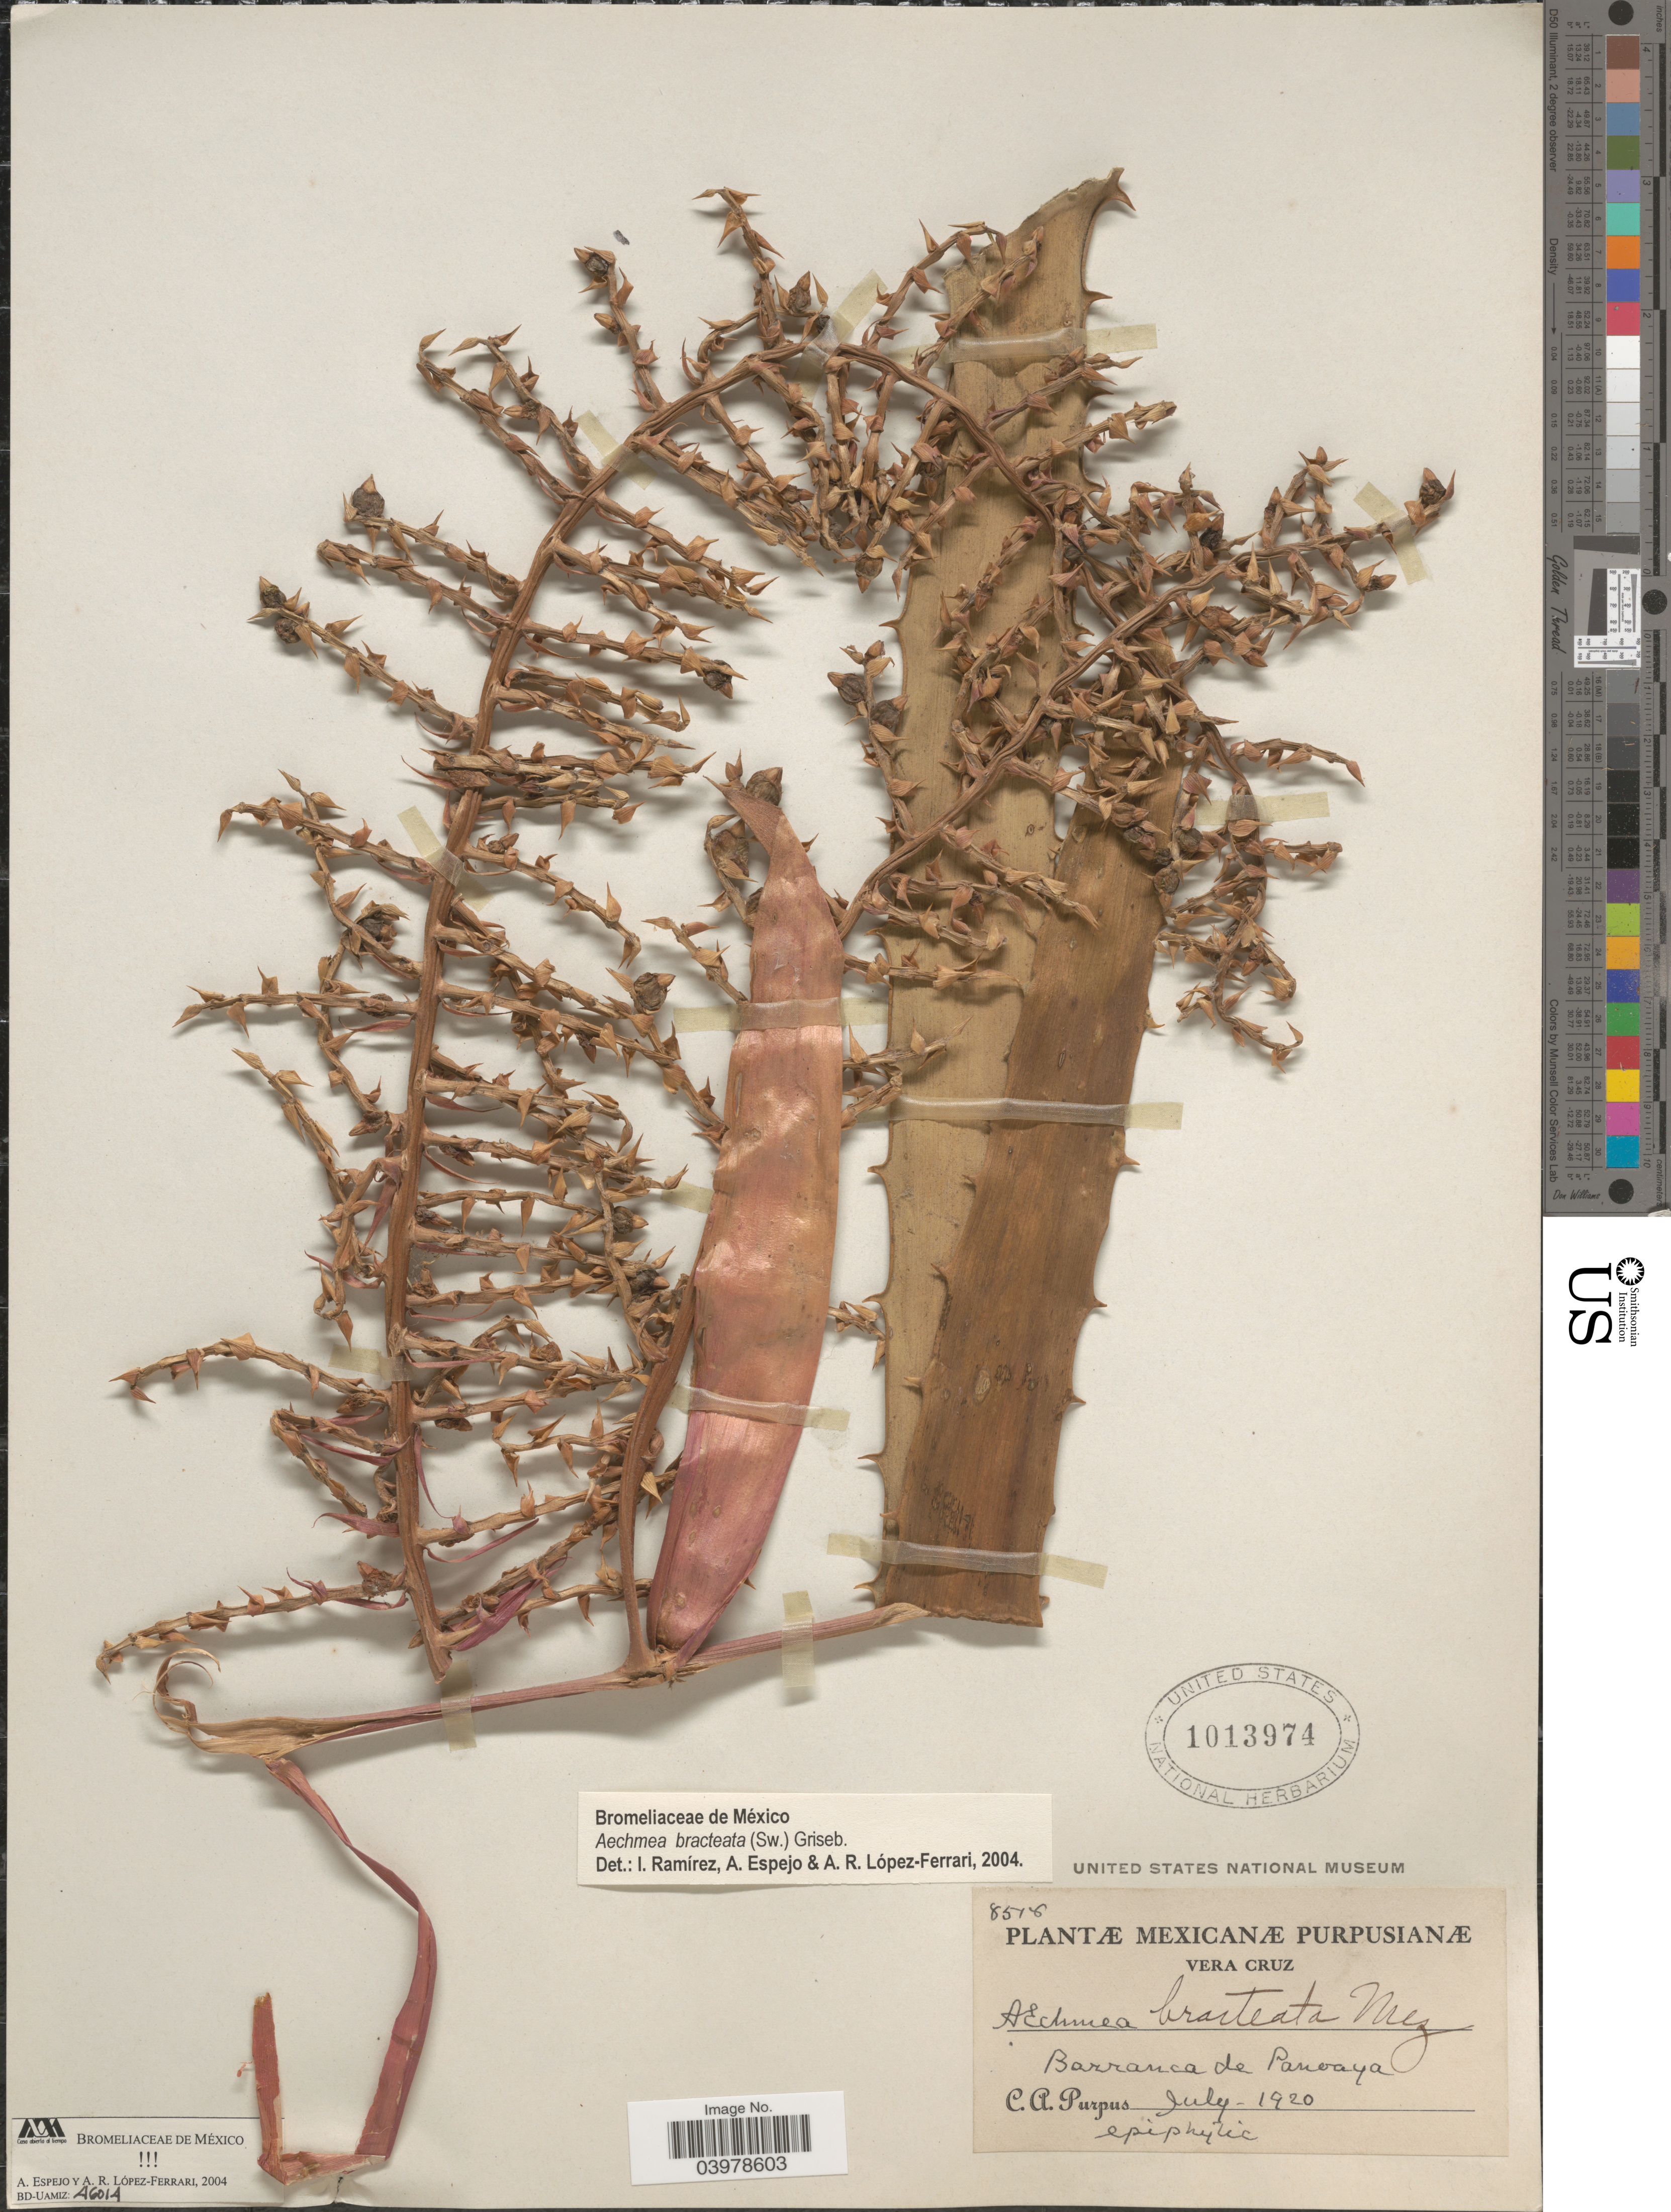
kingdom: Plantae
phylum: Tracheophyta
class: Liliopsida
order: Poales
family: Bromeliaceae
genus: Aechmea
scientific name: Aechmea bracteata var. bracteata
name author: (Sw.) Griseb.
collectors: C. A. Purpus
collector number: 8518*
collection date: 1920-07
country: Mexico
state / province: Veracruz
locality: Vera Cruz. Barranca de Panoaya.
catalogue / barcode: US 1013974